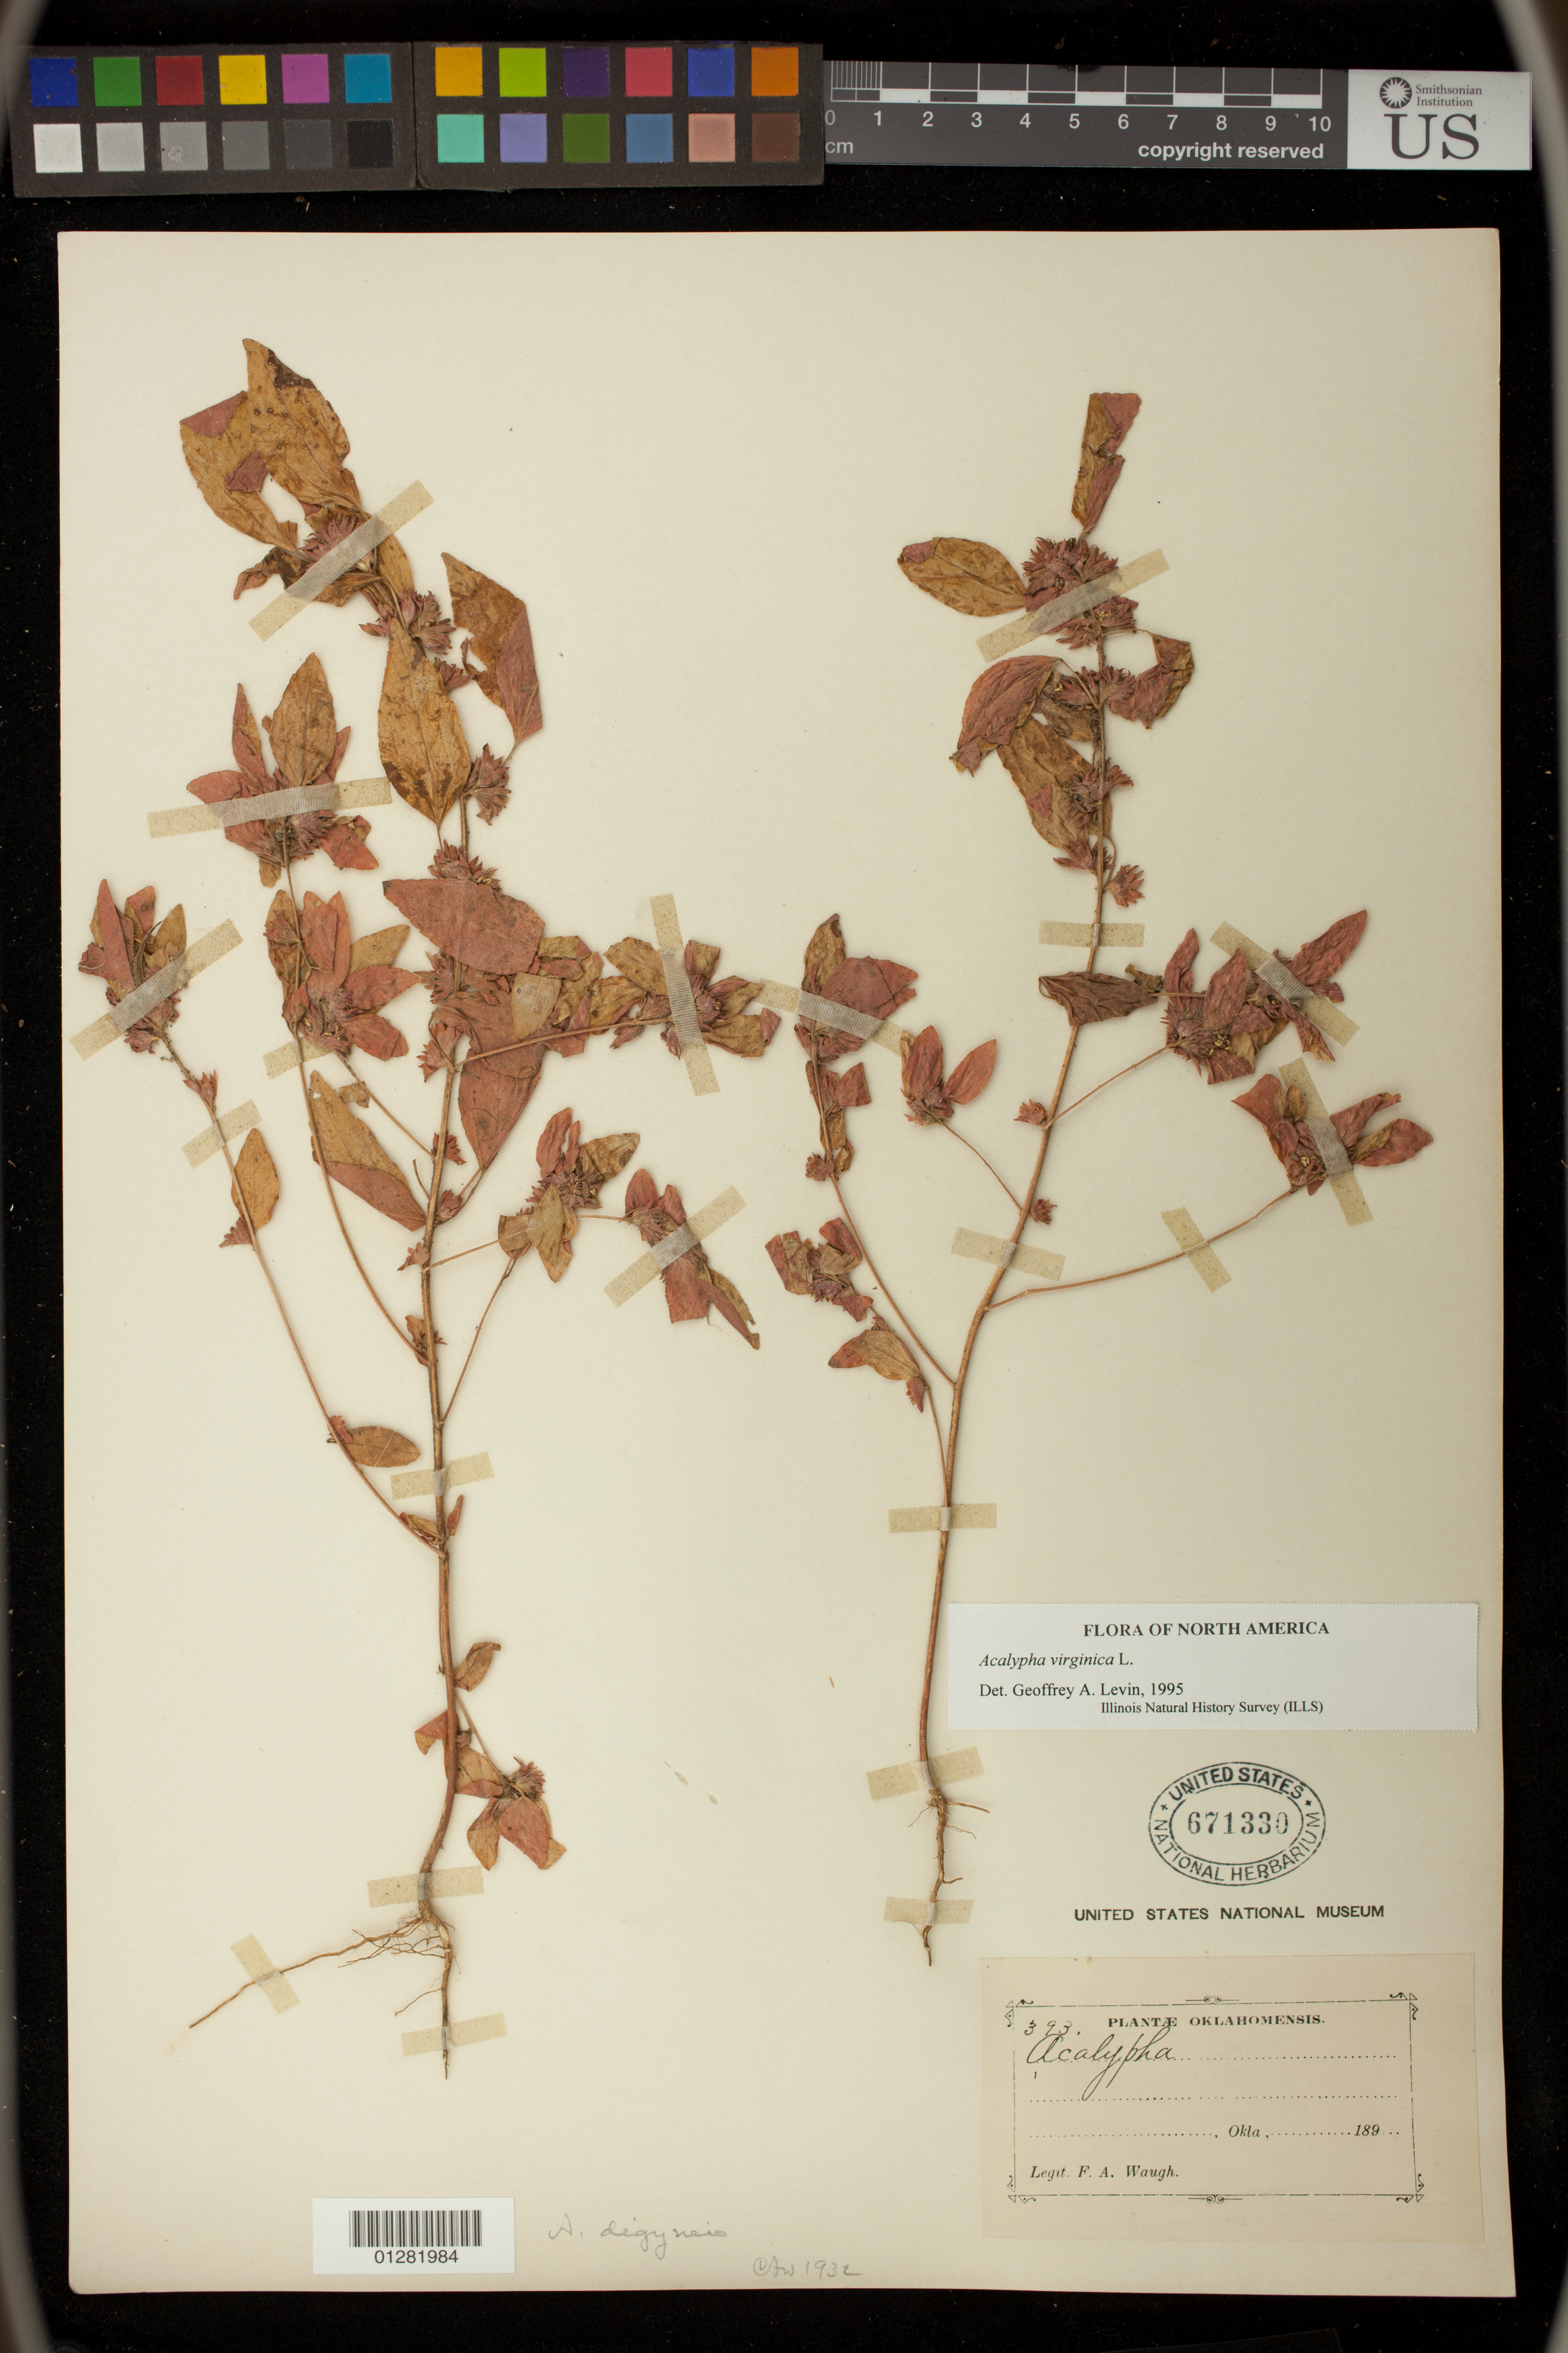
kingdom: Plantae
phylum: Tracheophyta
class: Magnoliopsida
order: Malpighiales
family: Euphorbiaceae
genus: Acalypha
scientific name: Acalypha virginica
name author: L.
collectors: F. Waugh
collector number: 393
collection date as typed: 1890 - 1899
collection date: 1890/1899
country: United States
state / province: Oklahoma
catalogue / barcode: US 671330